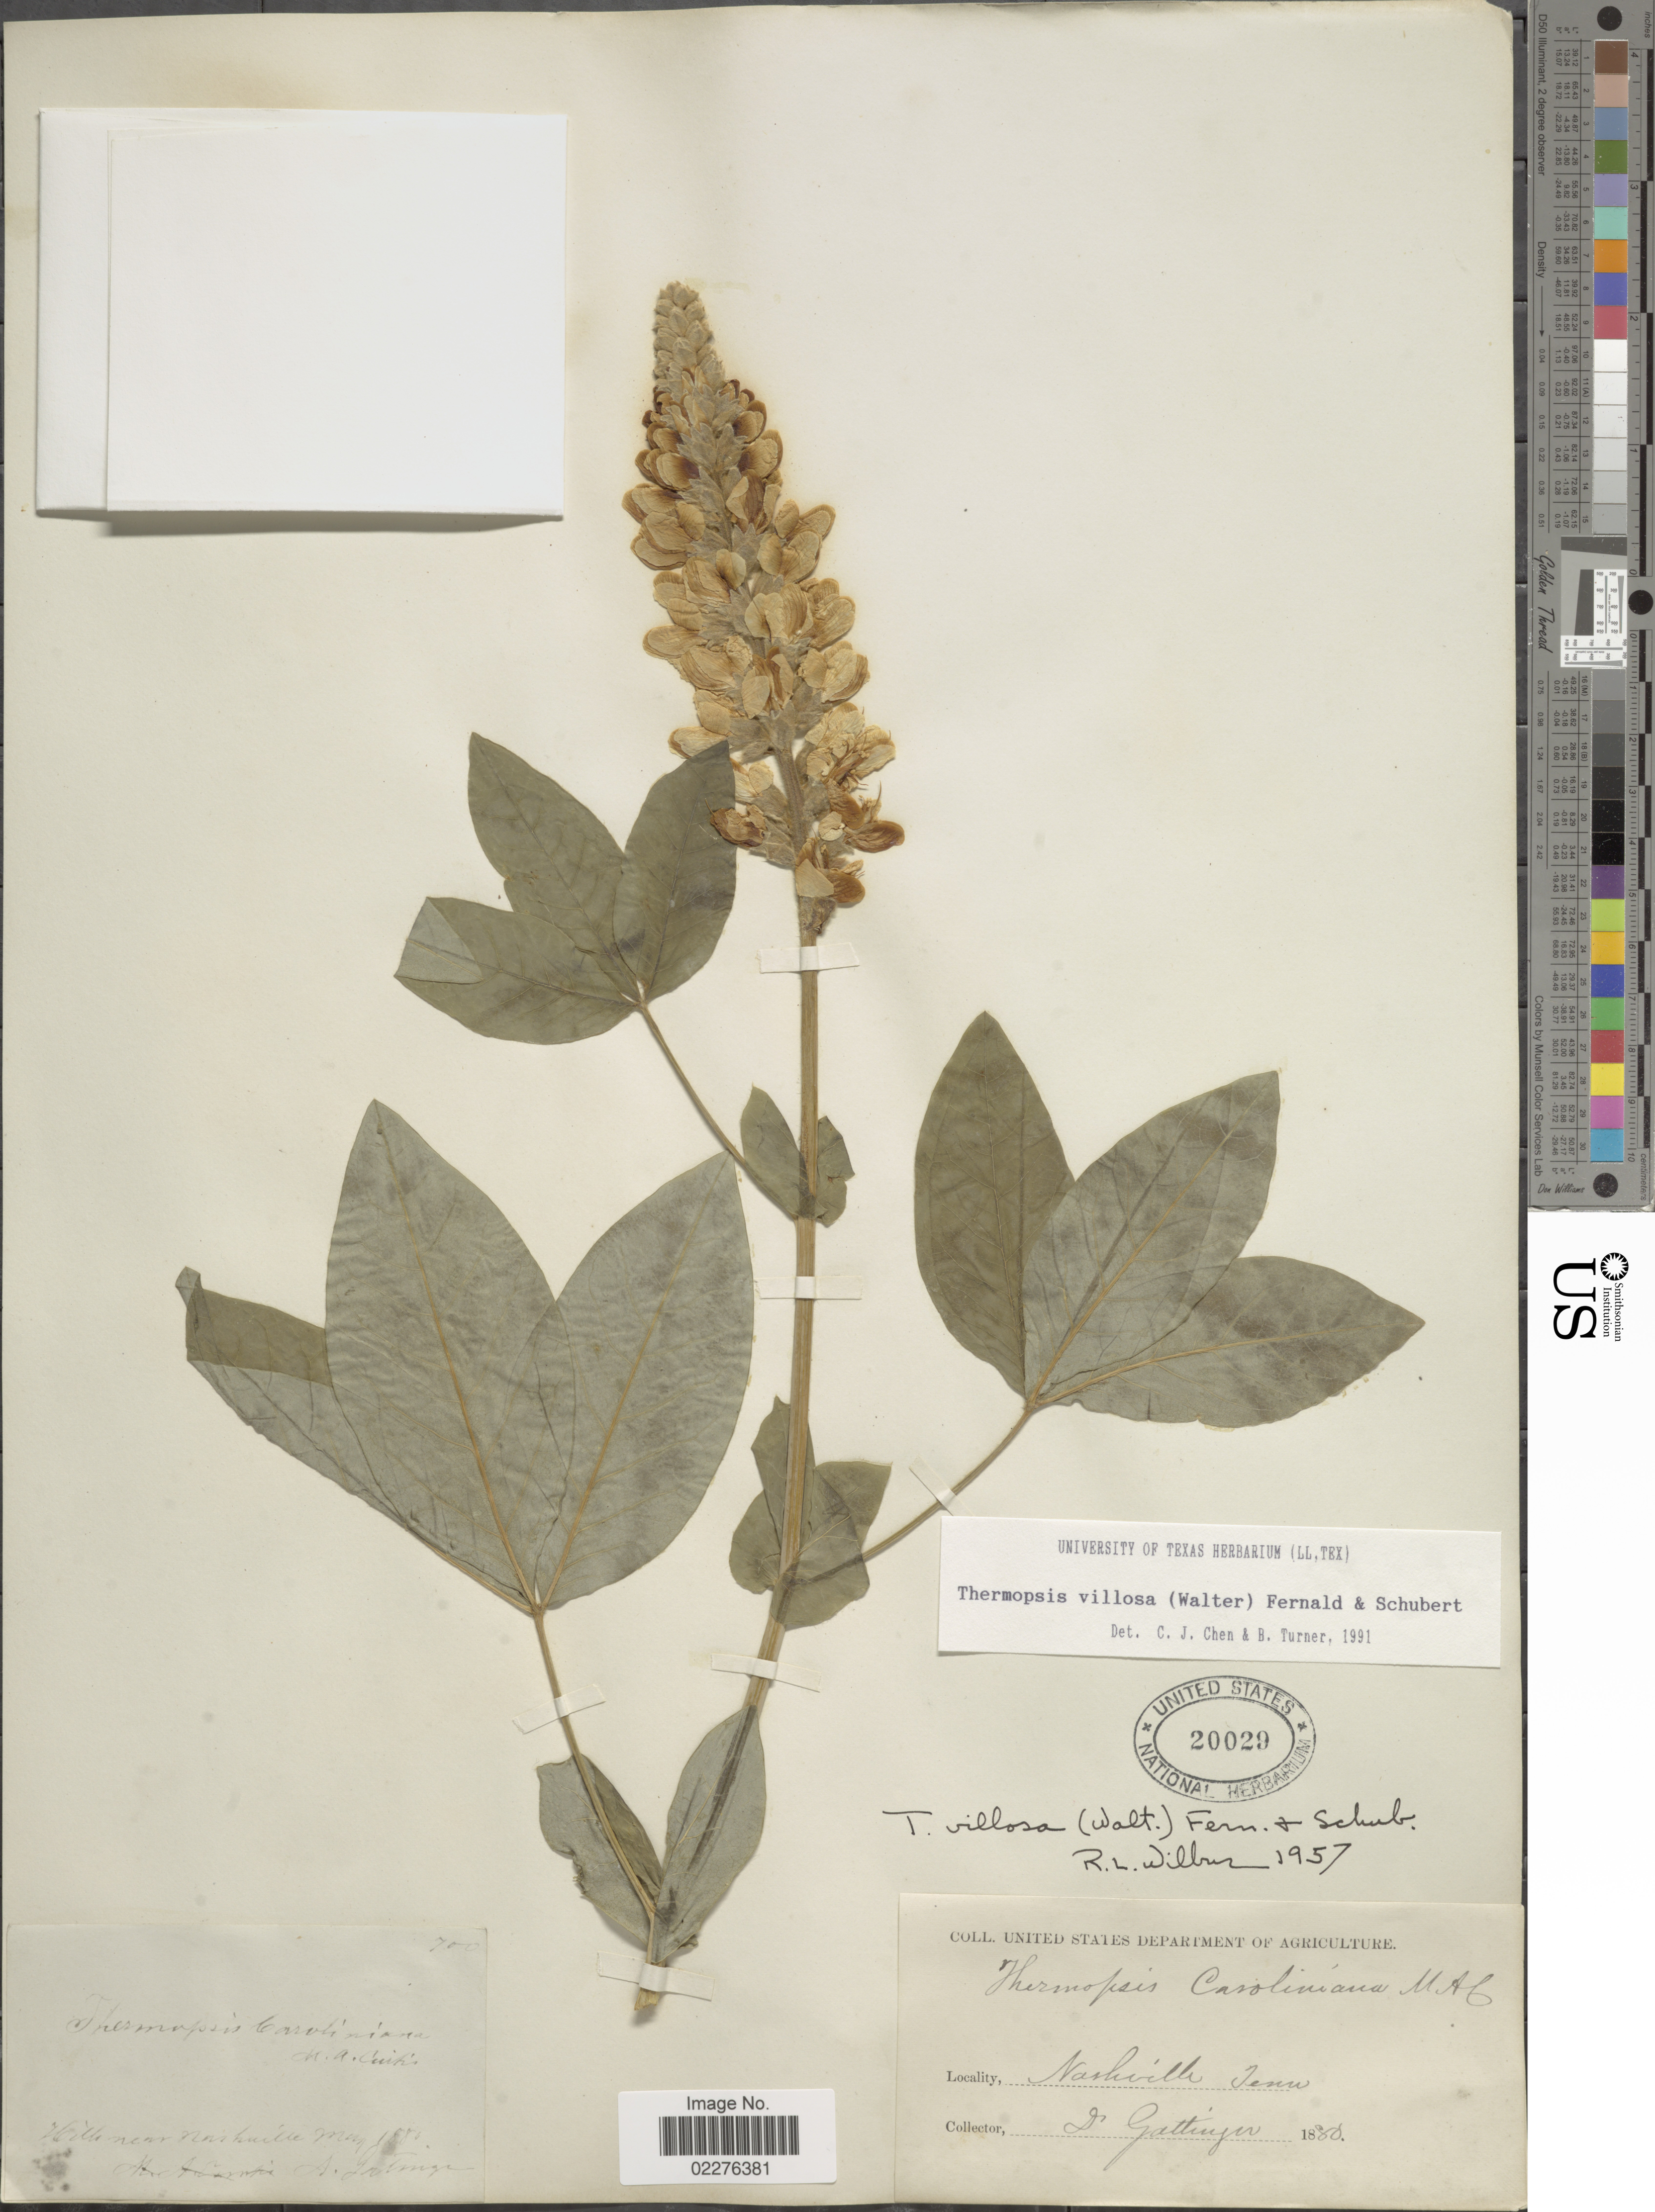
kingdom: Plantae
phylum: Tracheophyta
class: Magnoliopsida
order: Fabales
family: Fabaceae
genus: Thermopsis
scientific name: Thermopsis villosa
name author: (Walter) Fernald & B.G. Schub.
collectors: A. Gattinger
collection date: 1880-05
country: United States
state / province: Tennessee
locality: Nashville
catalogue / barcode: US 20029